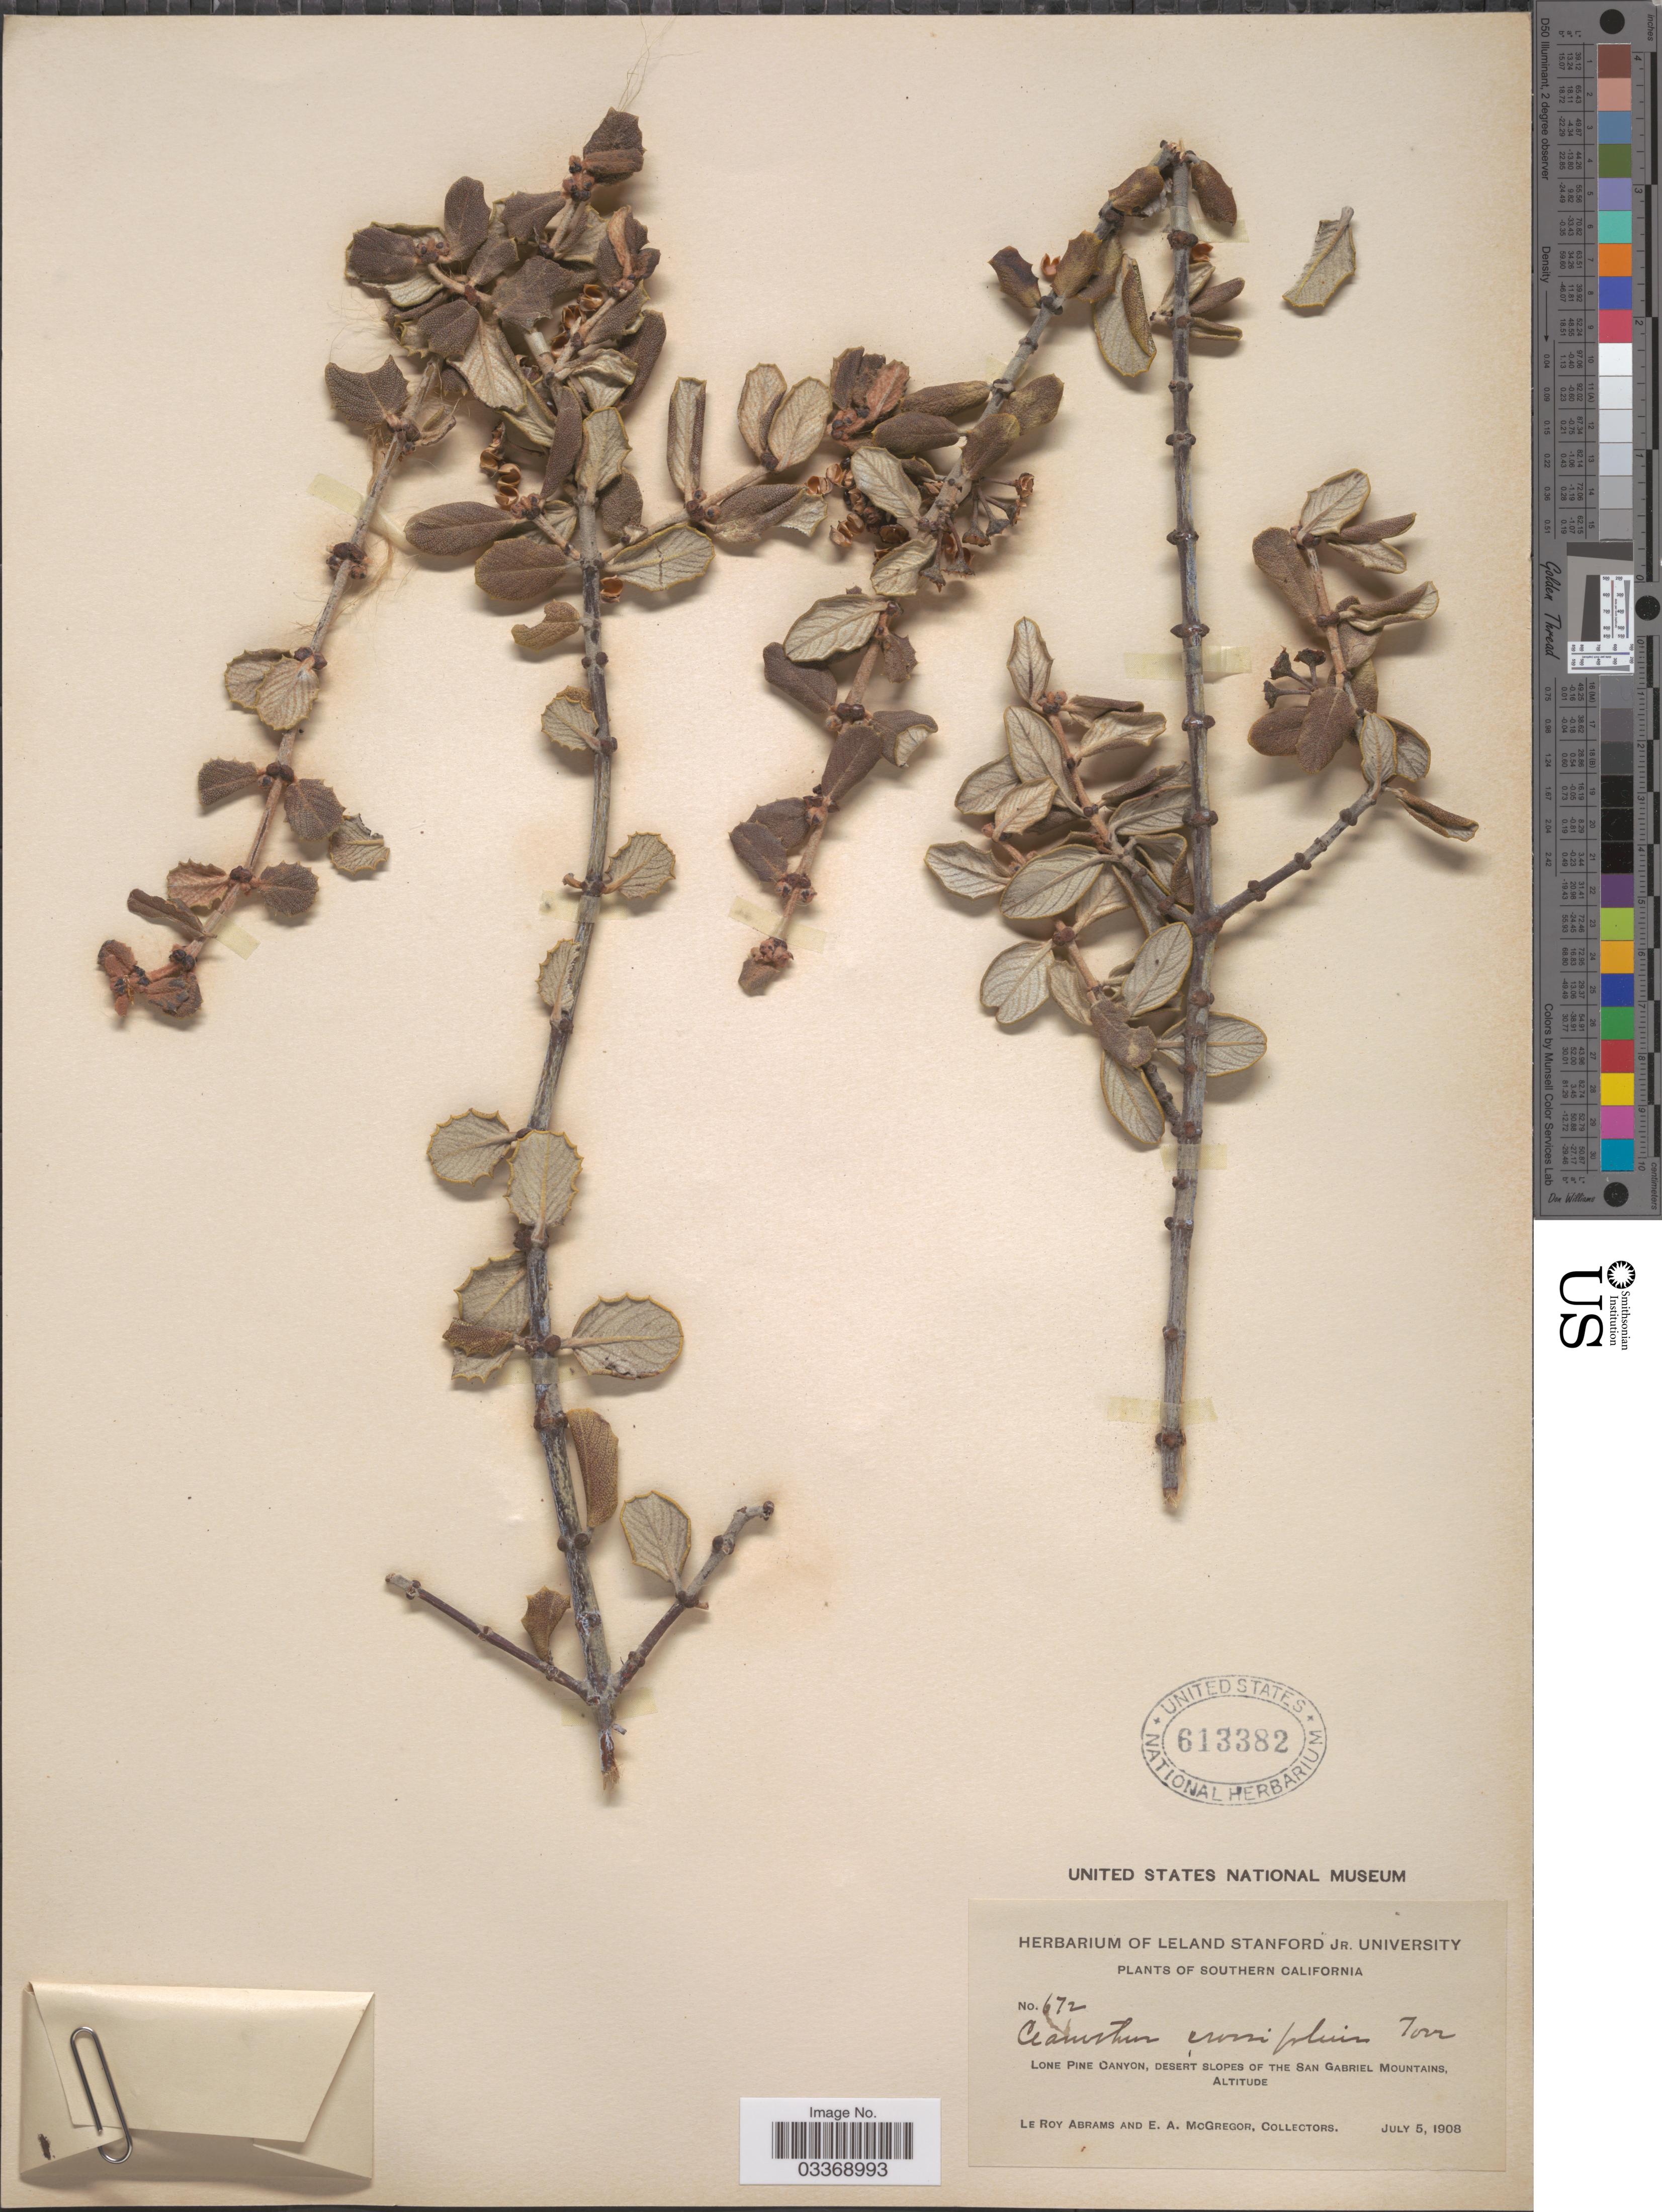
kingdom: Plantae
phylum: Tracheophyta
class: Magnoliopsida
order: Rosales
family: Rhamnaceae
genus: Ceanothus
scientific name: Ceanothus crassifolius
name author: Torr.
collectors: L. Abrams & E. A. McGregor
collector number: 672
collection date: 1908-07-05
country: United States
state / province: California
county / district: Los Angeles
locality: Southern California. Lone Pine Canyon, Desert Slopes of the San Gabriel Mountains.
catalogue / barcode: US 613382